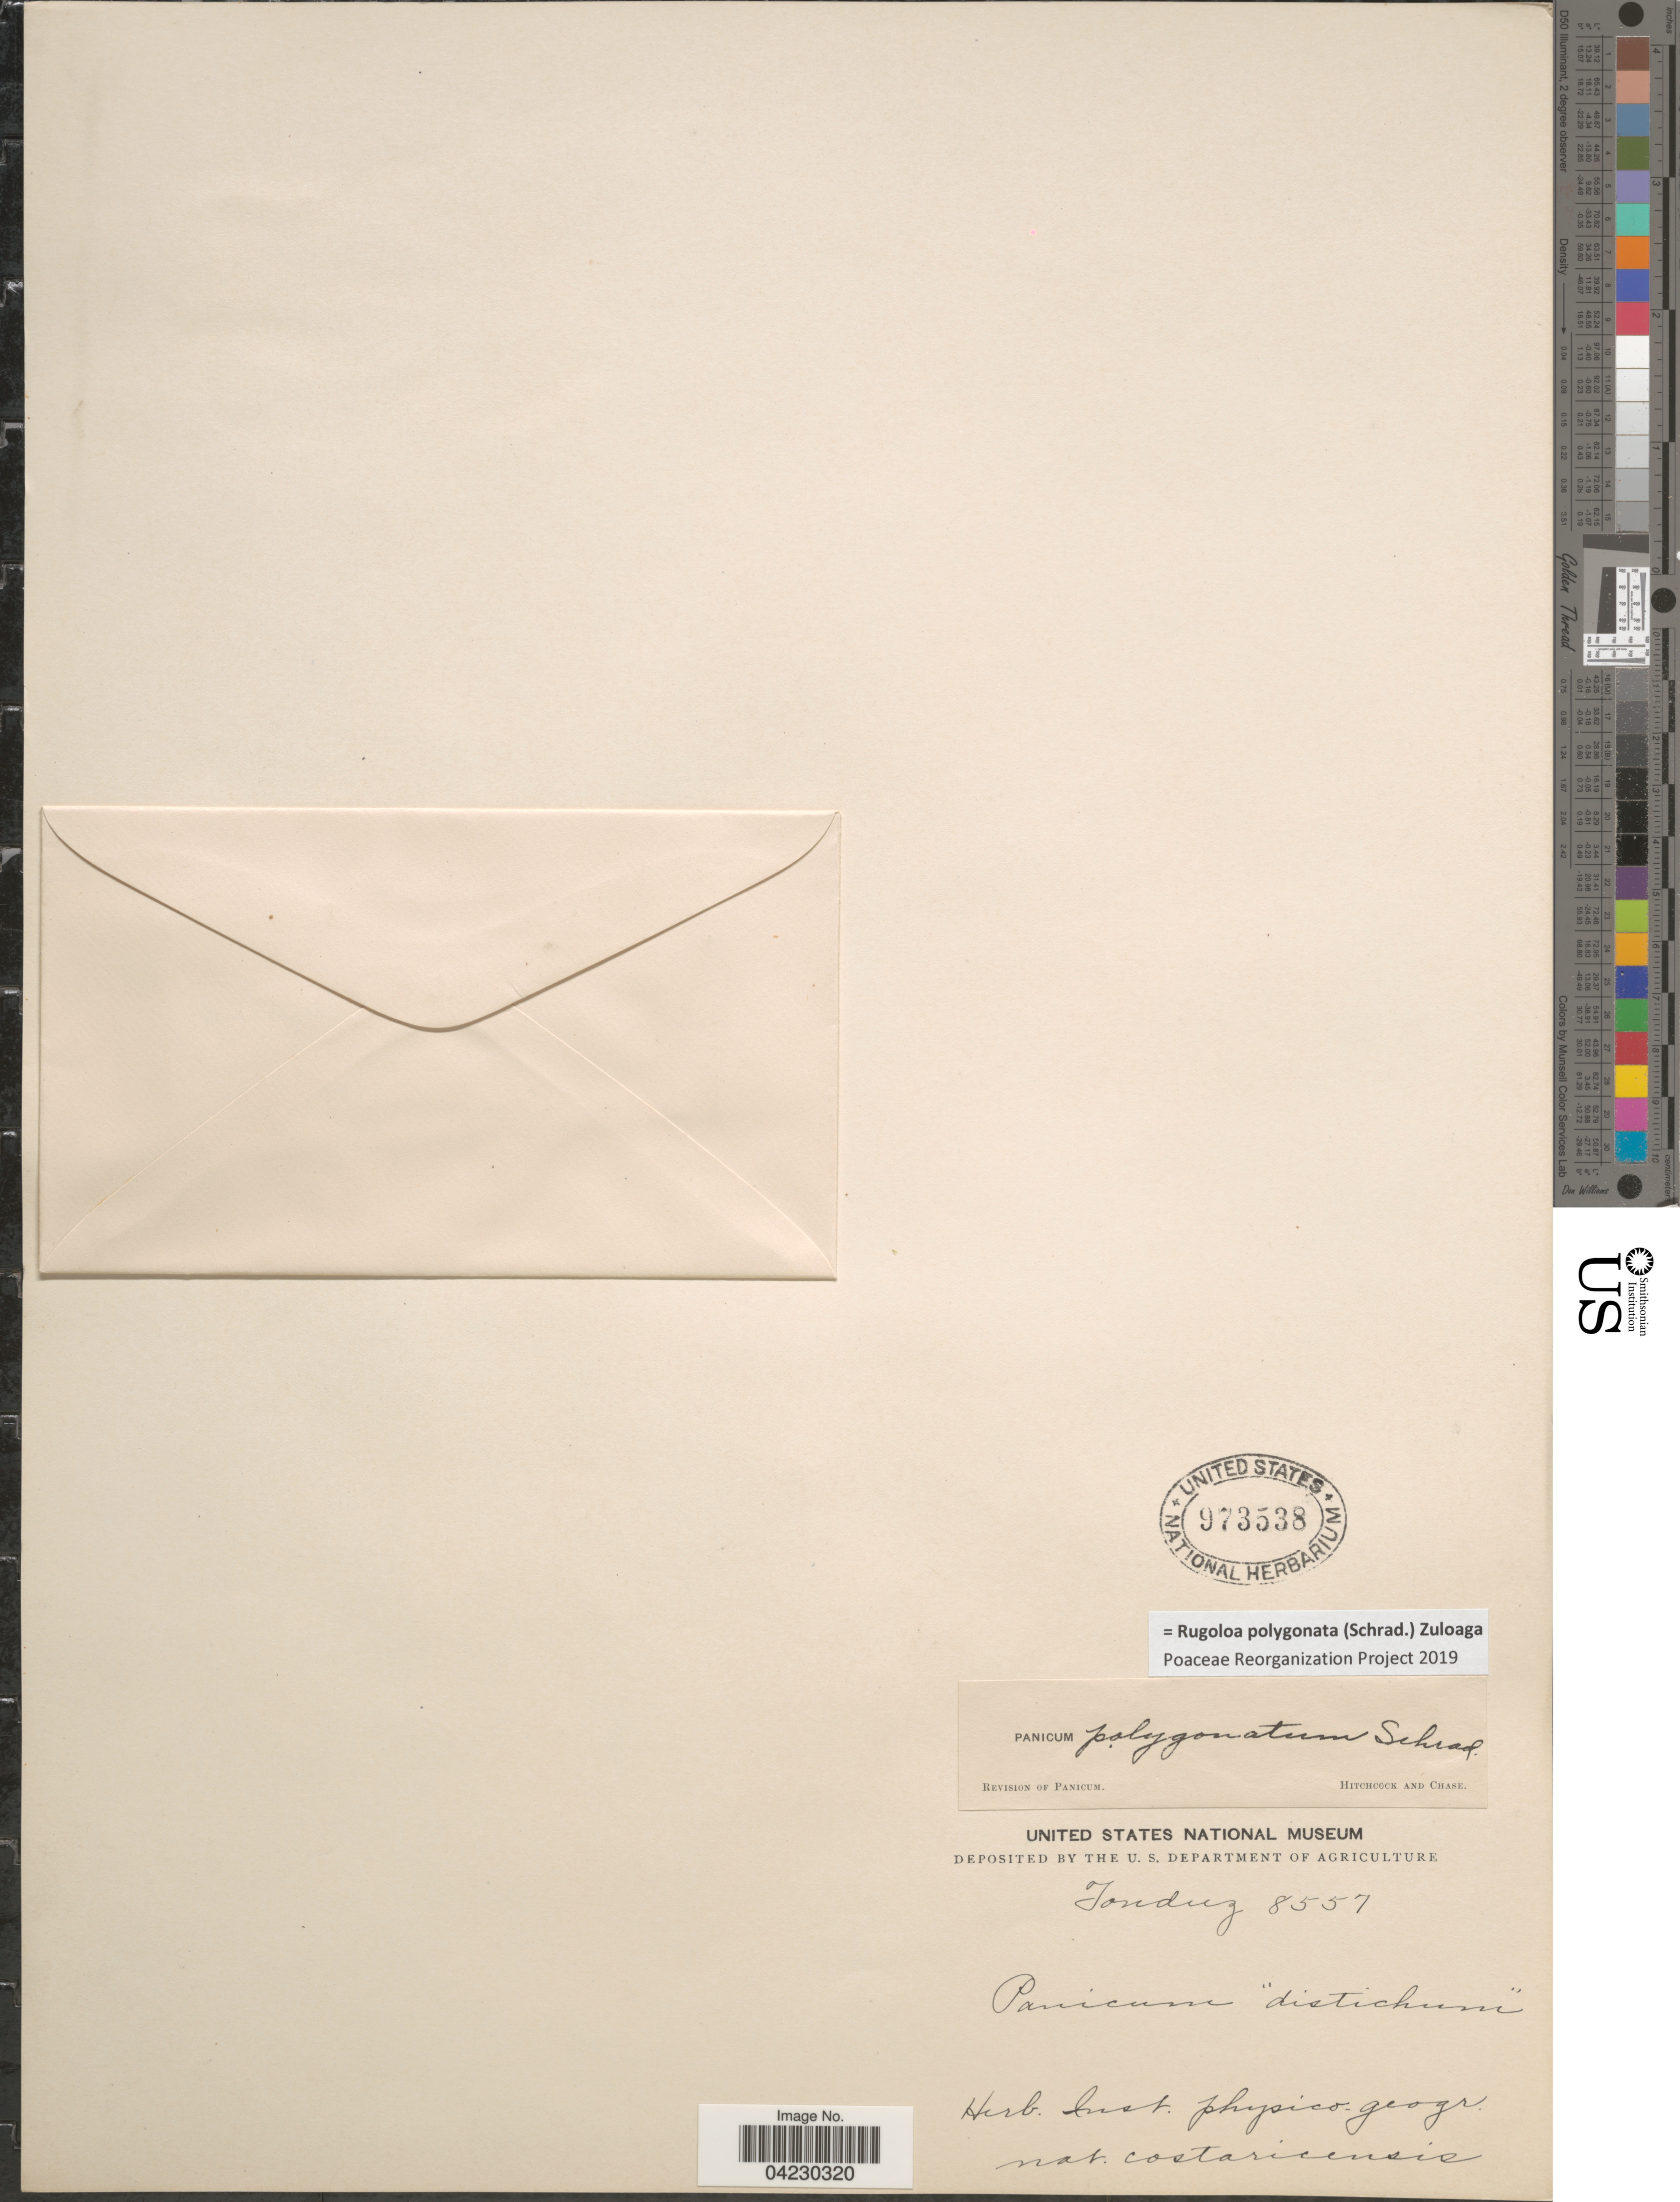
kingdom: Plantae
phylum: Tracheophyta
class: Liliopsida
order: Poales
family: Poaceae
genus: Rugoloa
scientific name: Rugoloa polygonata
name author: (Schrad.) Zuloaga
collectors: Tonduz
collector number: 8557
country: Costa Rica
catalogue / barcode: US 973538